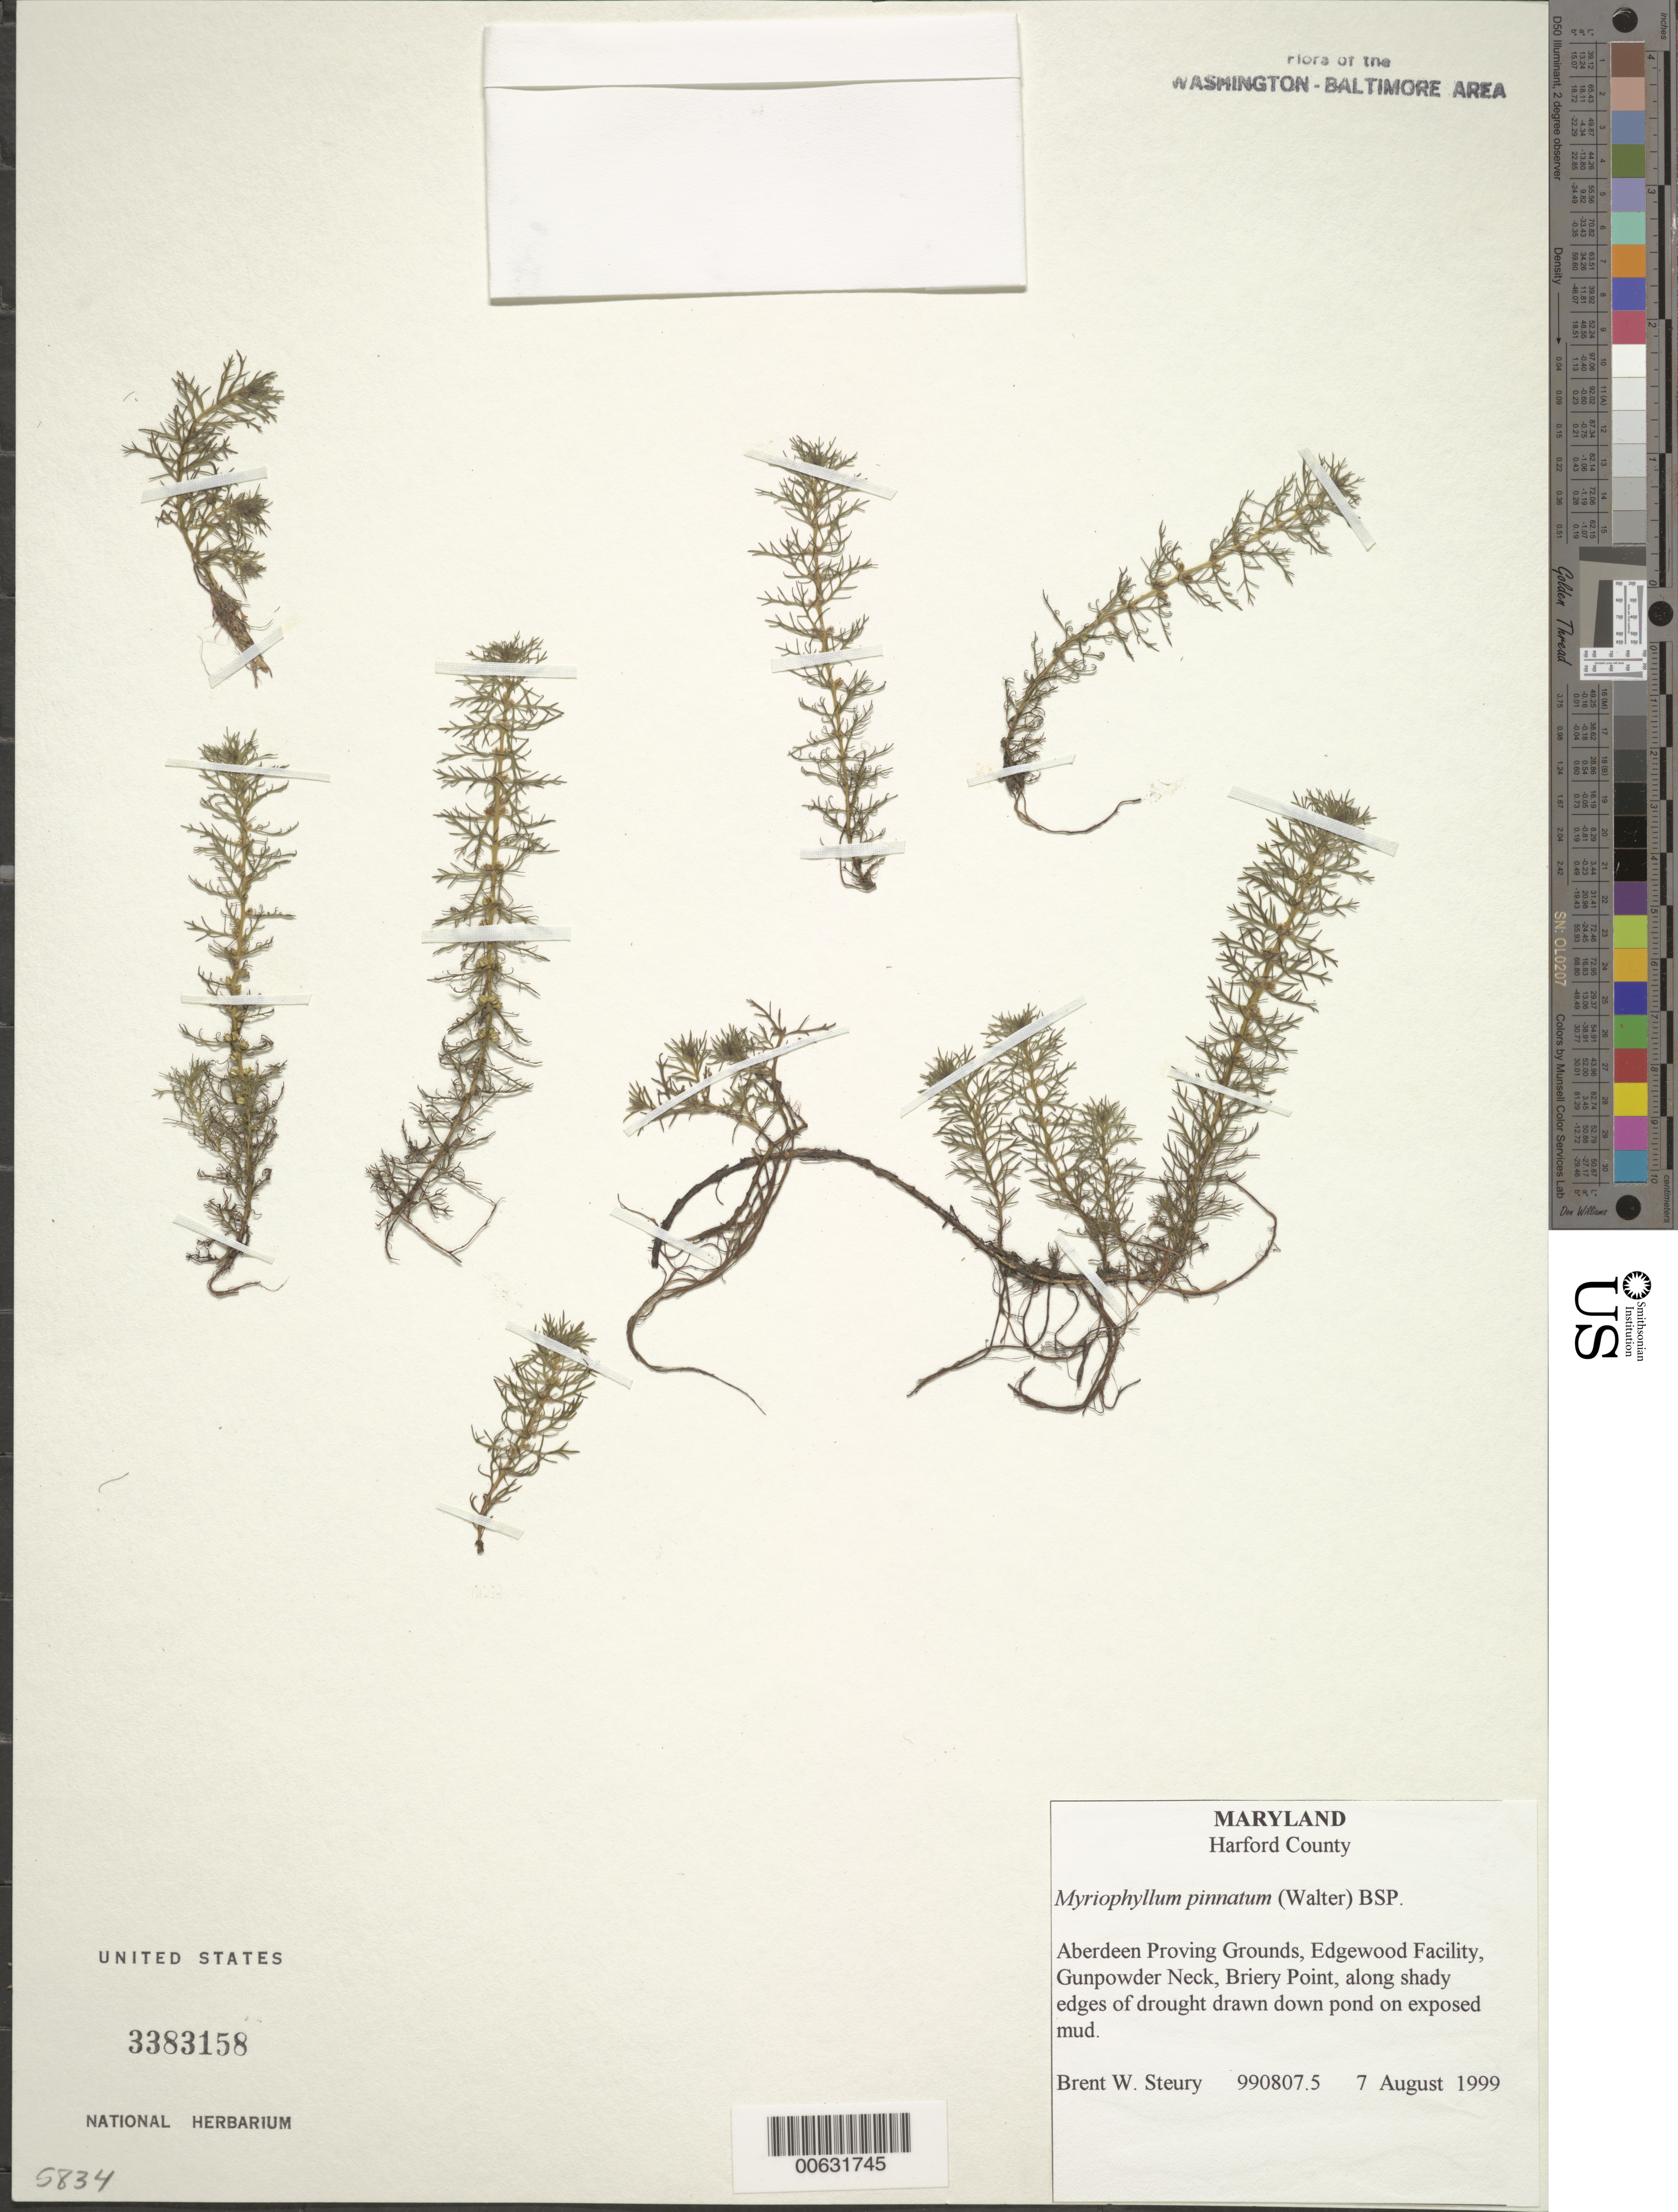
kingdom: Plantae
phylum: Tracheophyta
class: Magnoliopsida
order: Saxifragales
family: Haloragaceae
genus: Myriophyllum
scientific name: Myriophyllum pinnatum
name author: (Walter) Britton, Stearns & Poggenb.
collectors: B. Steury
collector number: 990807.5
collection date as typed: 07 Aug 1999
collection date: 1999-08-07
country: United States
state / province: Maryland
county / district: Harford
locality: Aberdeen Proving Grounds, Edgewood Facility, Gunpowder Neck, Briery Point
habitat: Along shady edges of drought drawn down pond on exposed mud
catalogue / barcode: US 3383158